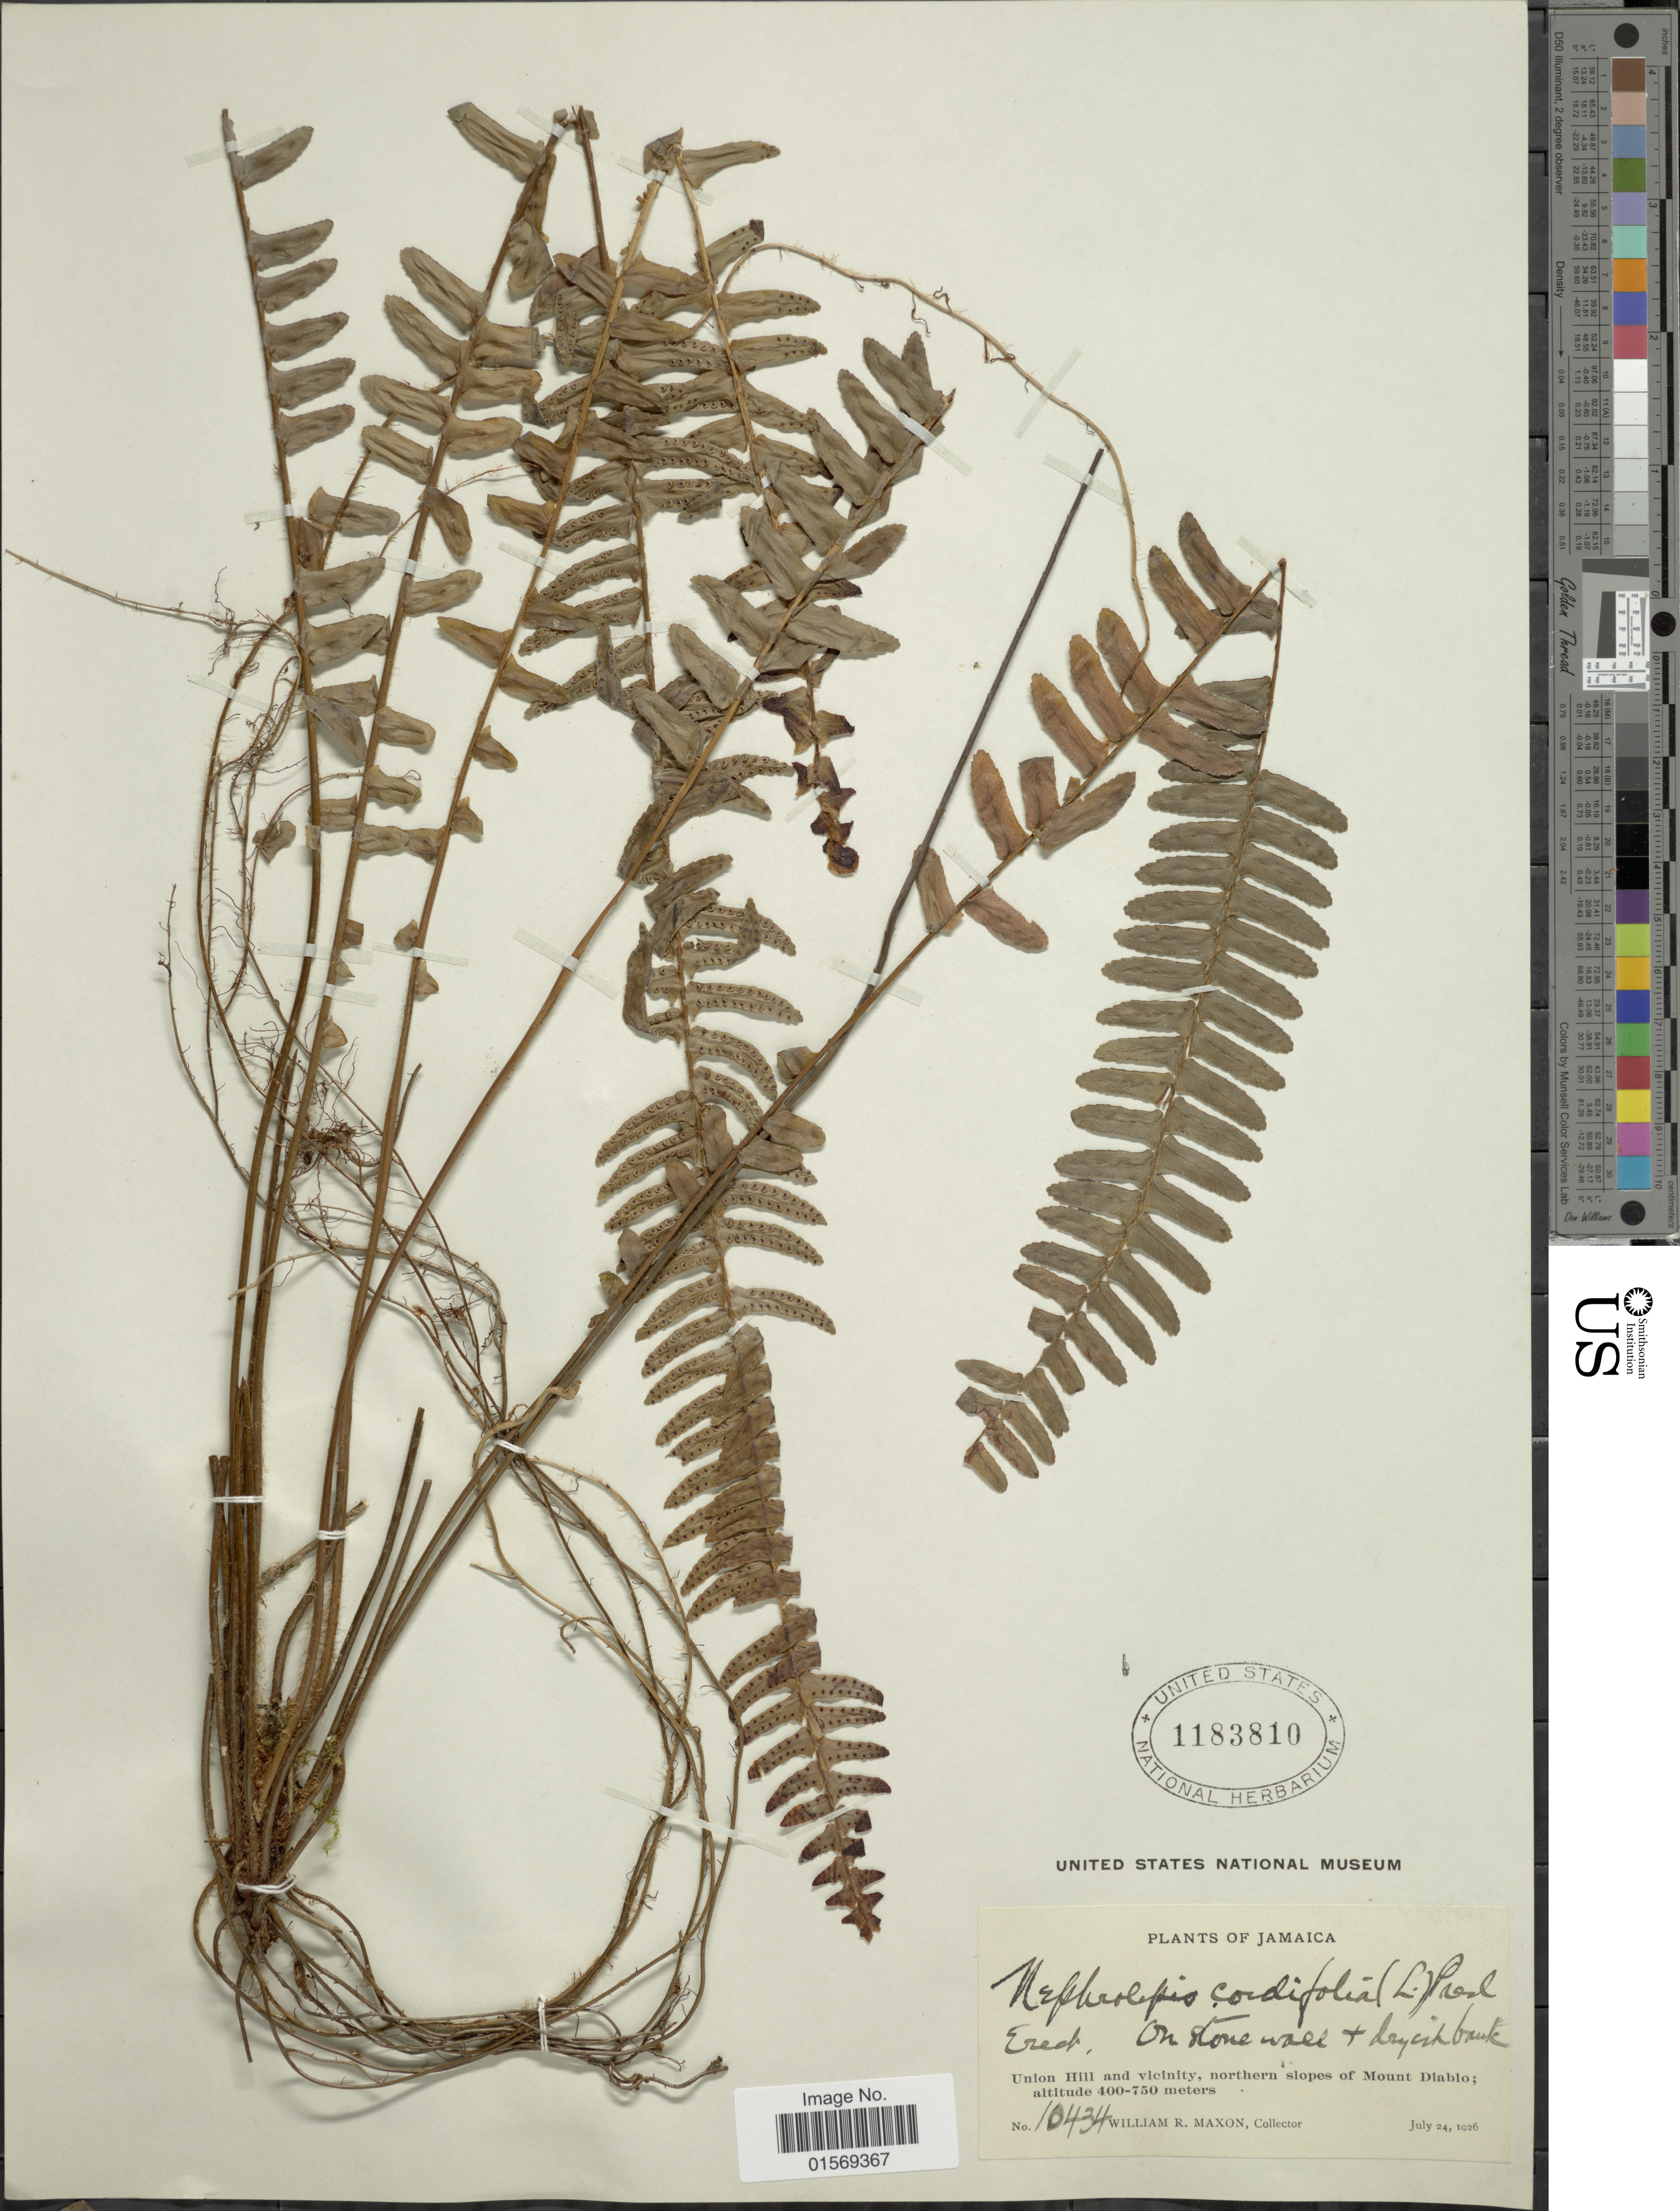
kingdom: Plantae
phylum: Tracheophyta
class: Polypodiopsida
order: Polypodiales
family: Nephrolepidaceae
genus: Nephrolepis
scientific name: Nephrolepis cordifolia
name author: (L.) C. Presl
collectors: W. R. Maxon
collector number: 10434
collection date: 1926-07-24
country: Jamaica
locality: Jamaica, Union Hill and vicinity, northern slopes of Mount Diablo.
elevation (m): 400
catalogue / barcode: US 1183810